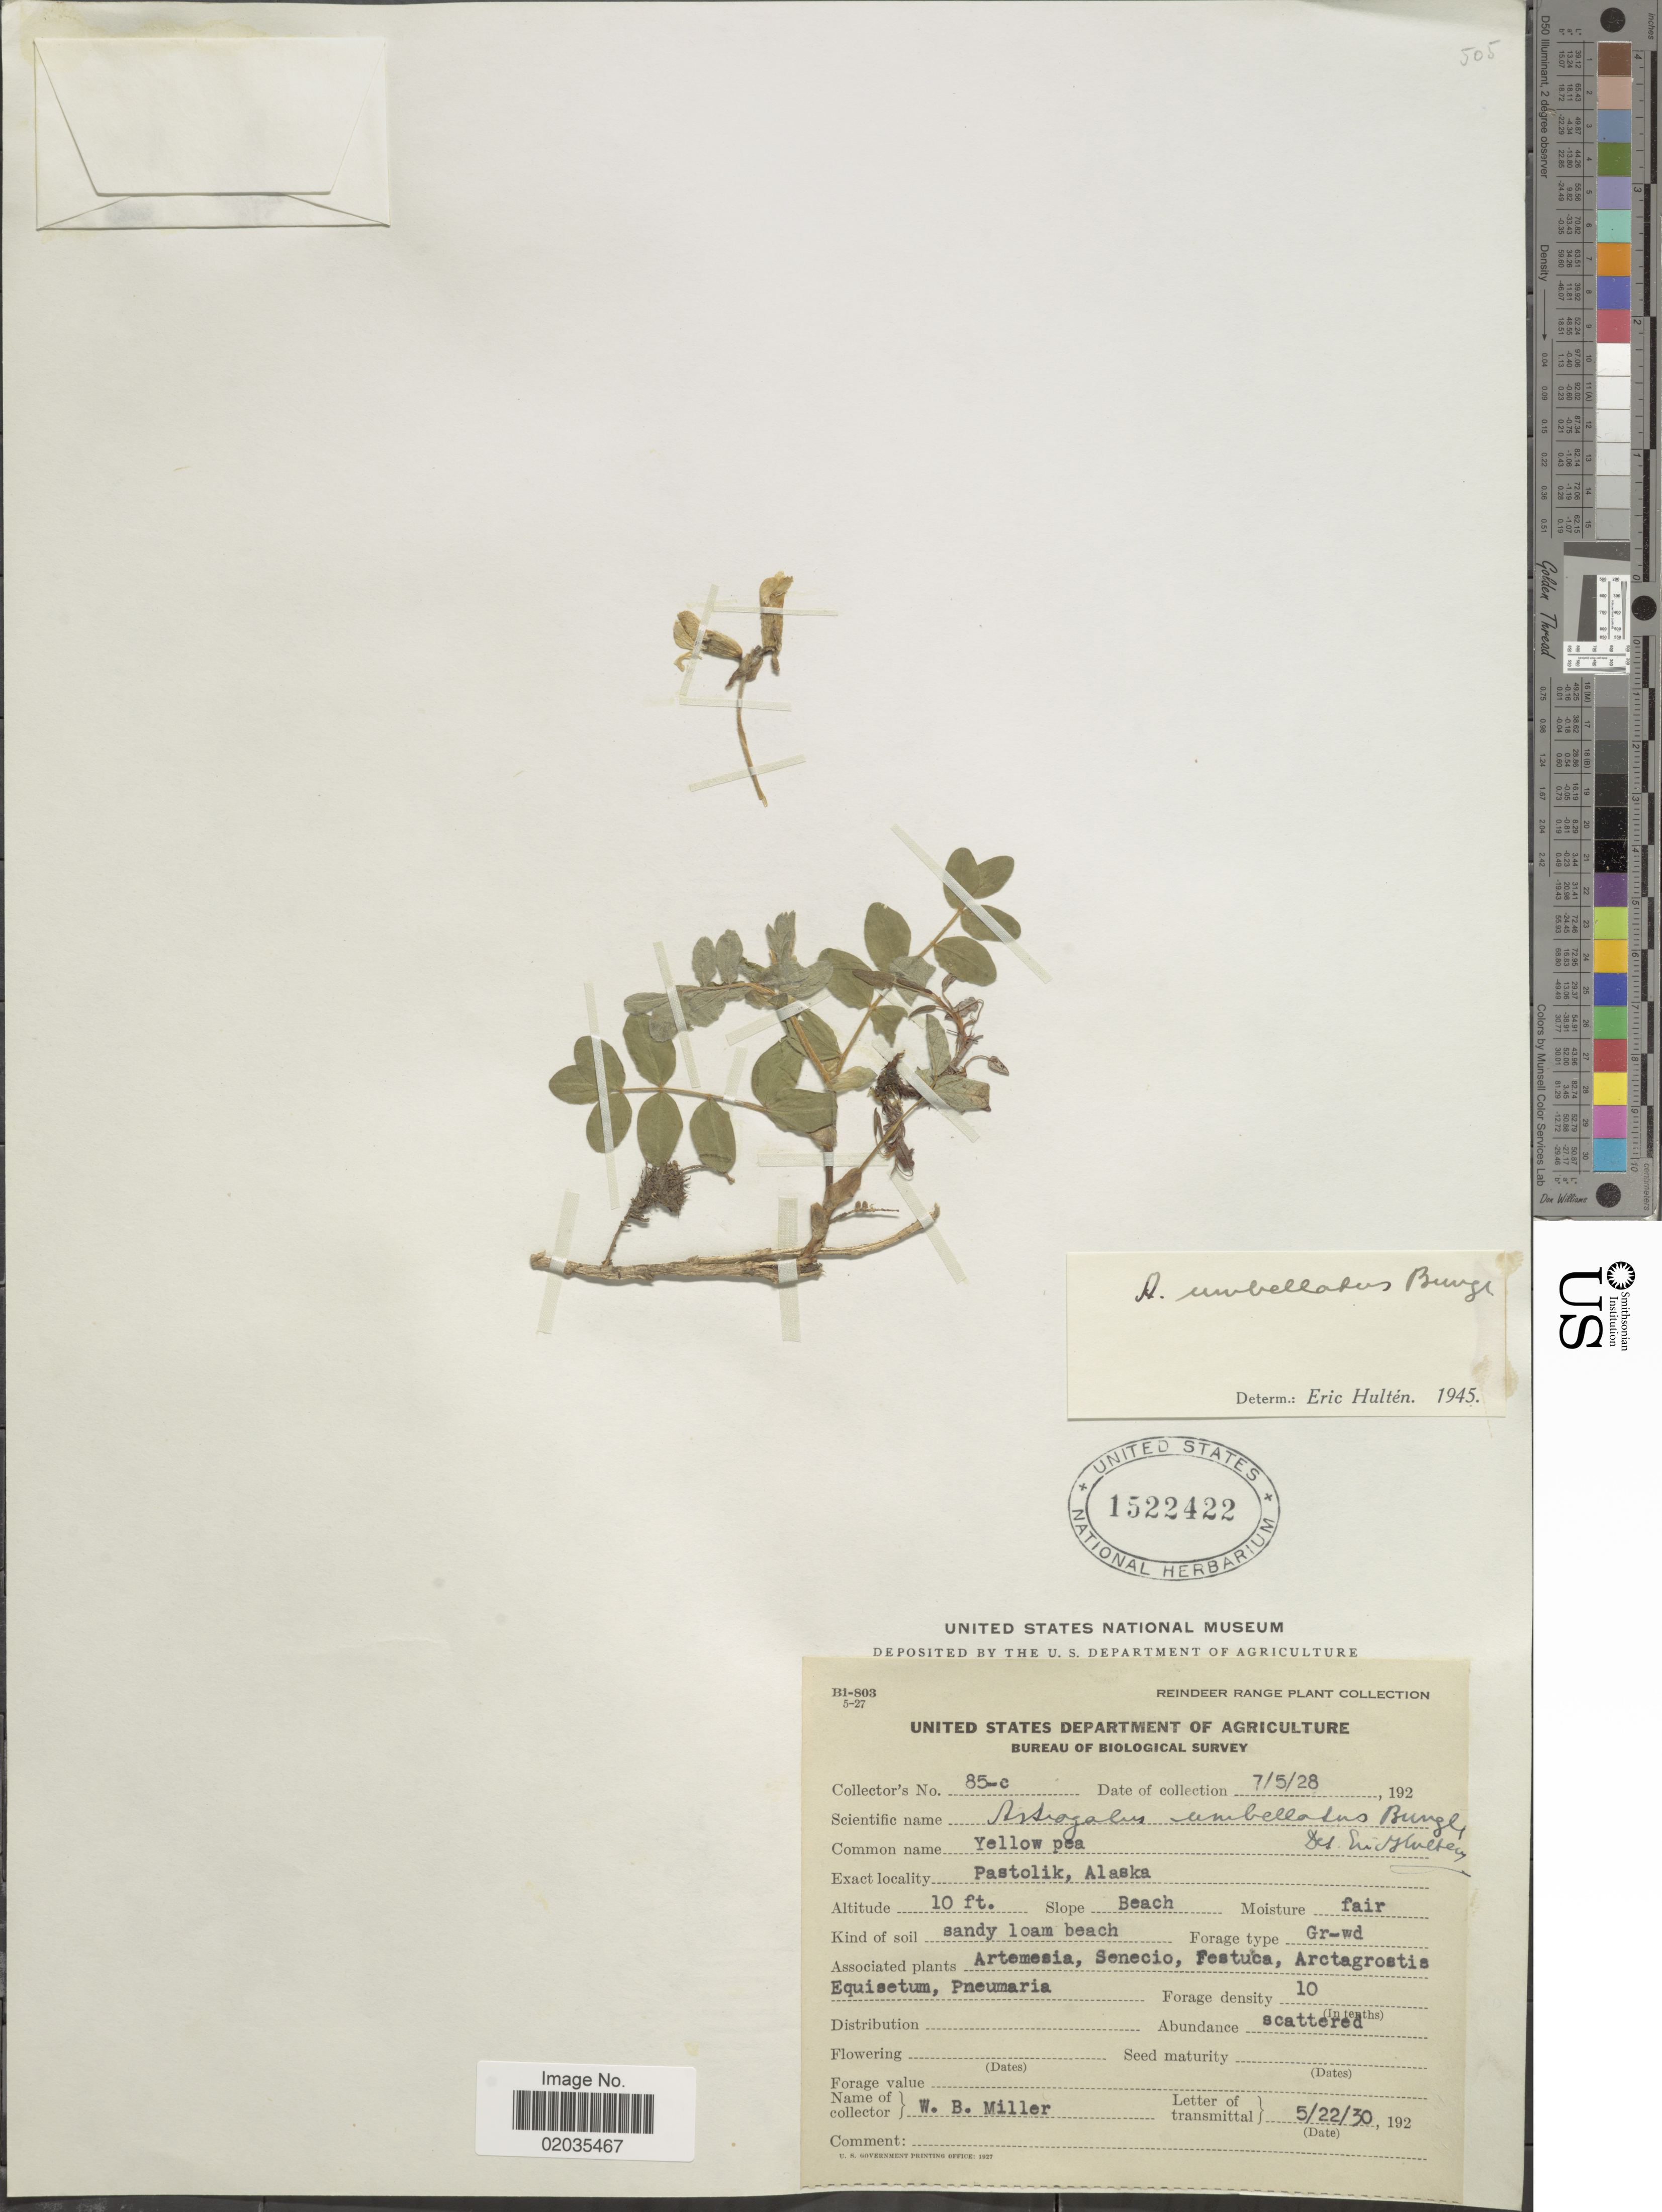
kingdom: Plantae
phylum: Tracheophyta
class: Magnoliopsida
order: Fabales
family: Fabaceae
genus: Astragalus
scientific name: Astragalus umbellatus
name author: Bunge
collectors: W. Miller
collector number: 85-c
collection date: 1928-07-05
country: United States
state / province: Alaska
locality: Pastolik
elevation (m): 3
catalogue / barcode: US 1522422